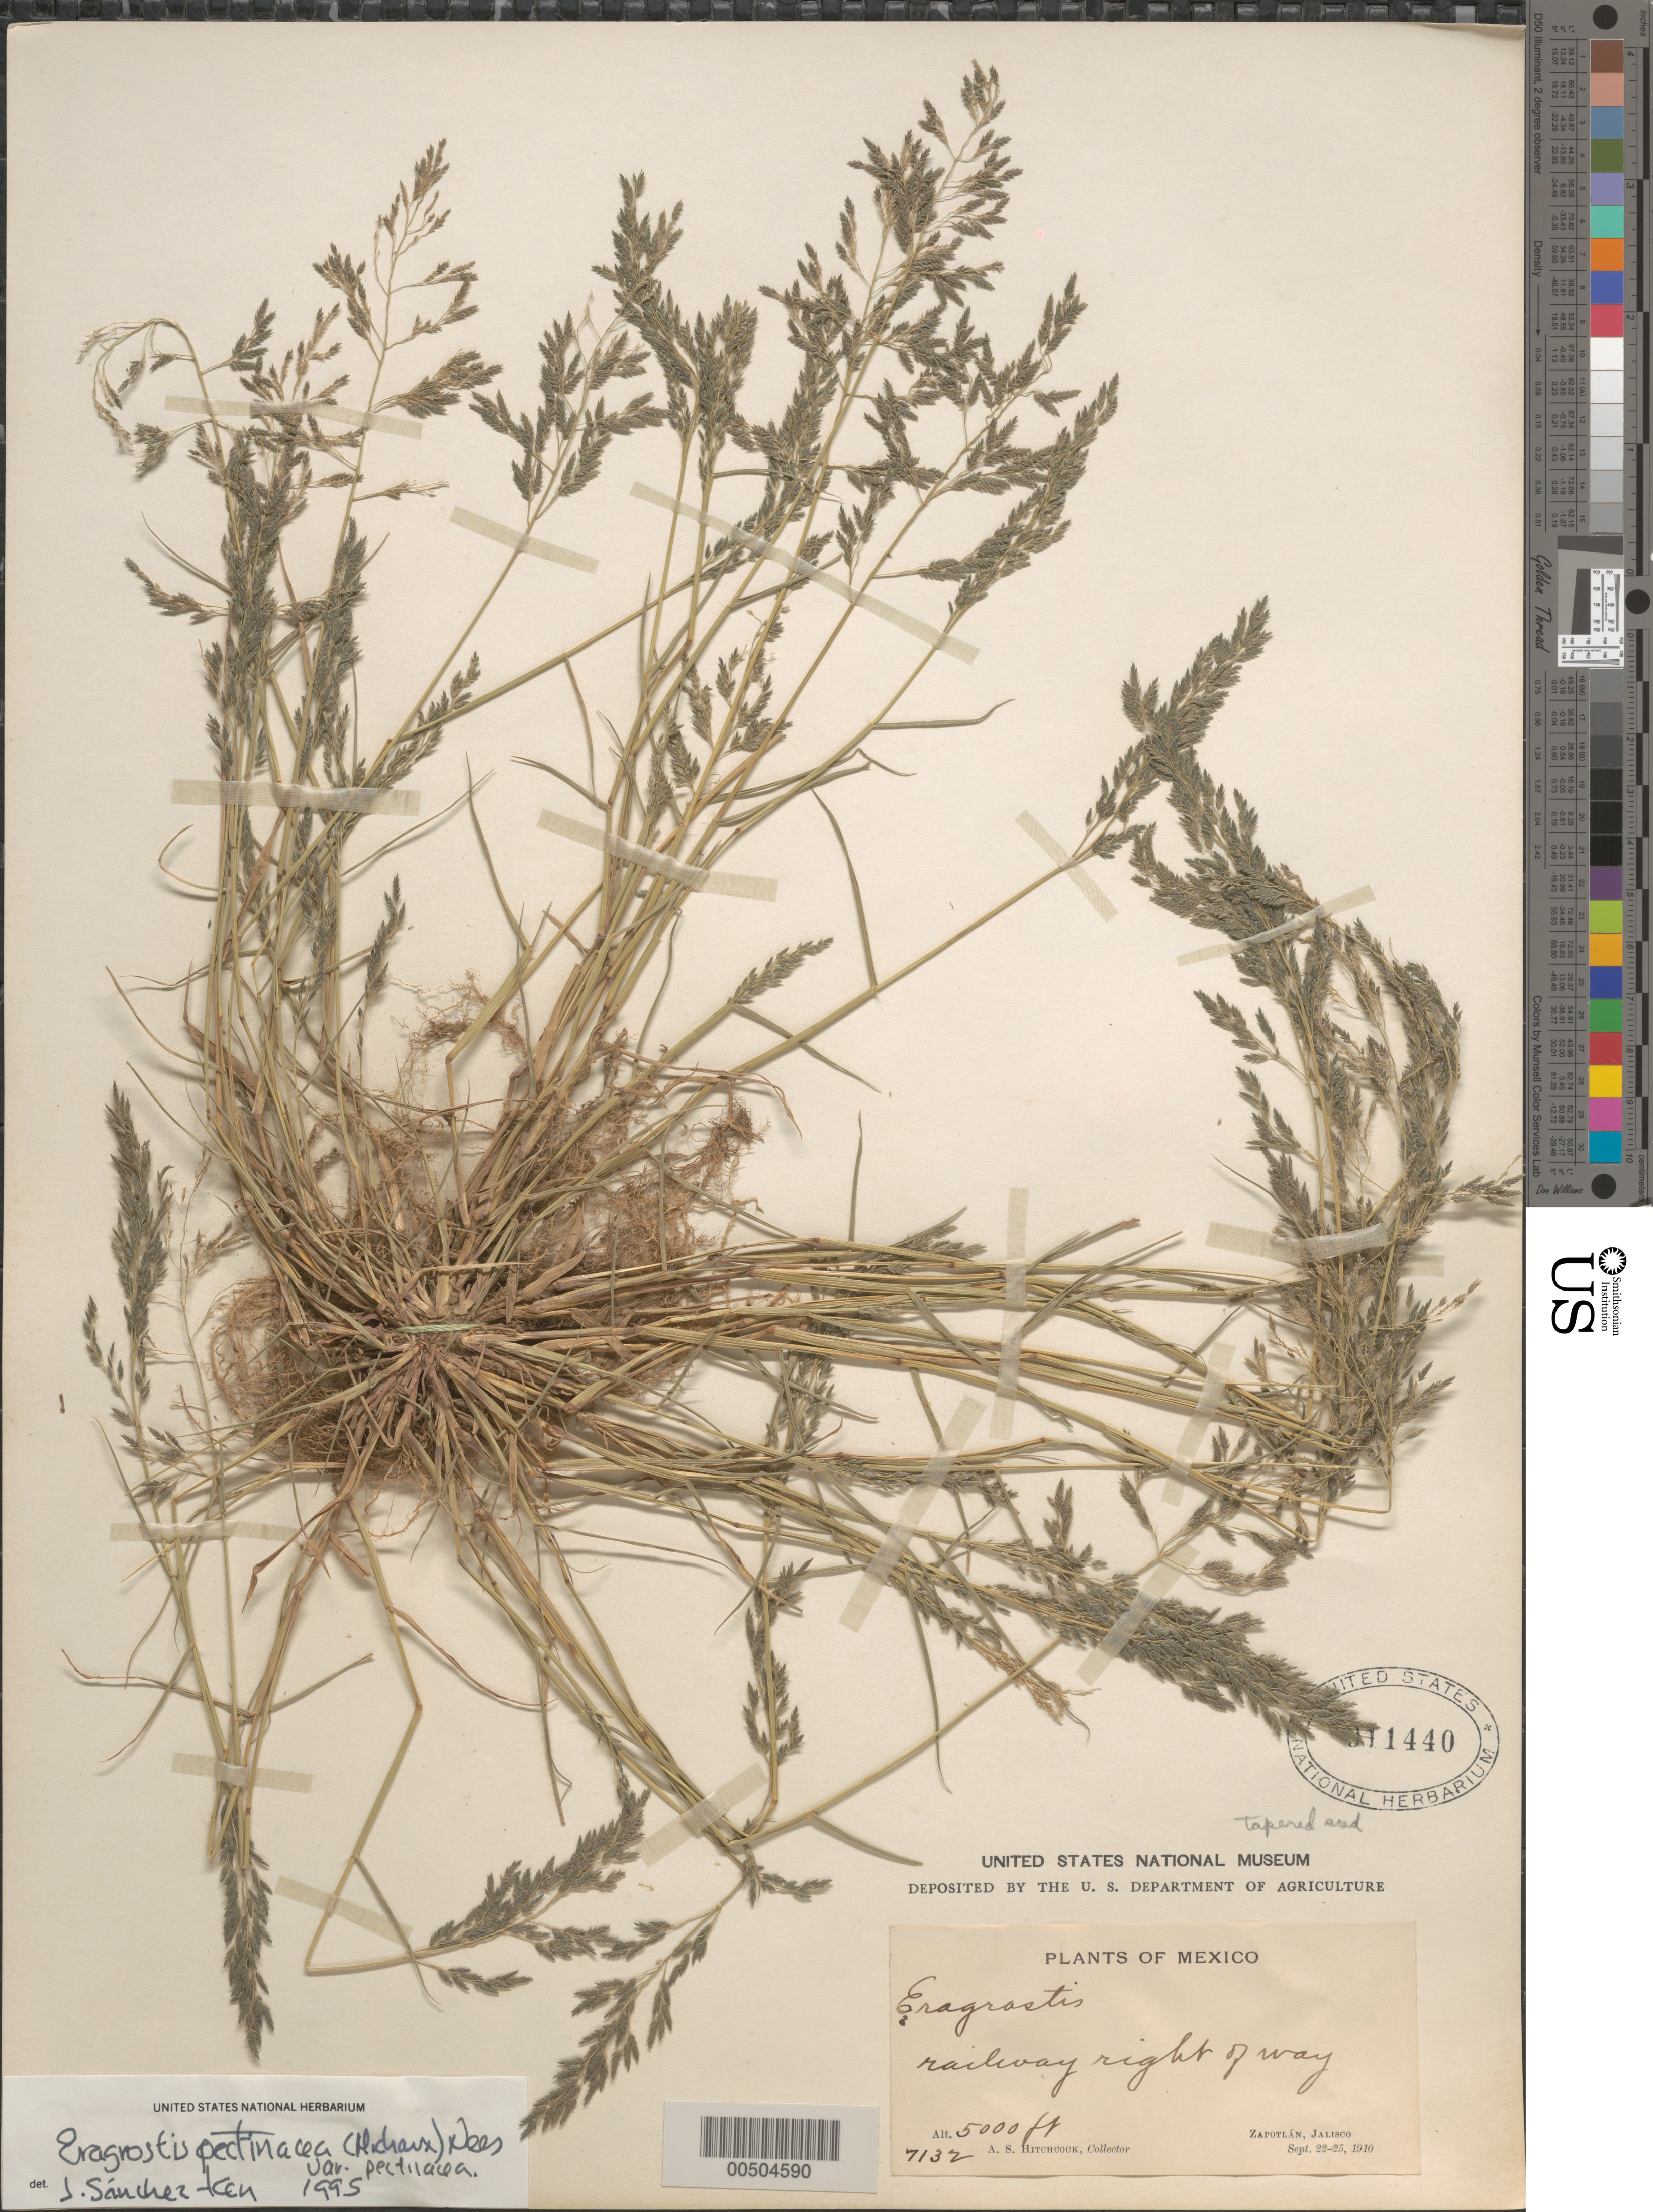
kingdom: Plantae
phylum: Tracheophyta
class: Liliopsida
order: Poales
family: Poaceae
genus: Eragrostis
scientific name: Eragrostis pectinacea var. pectinacea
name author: (Michx.) Nees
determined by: Sánchez-Ken, J. G.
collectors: A. S. Hitchcock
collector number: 7132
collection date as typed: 22 Sep 1910 to 25 Sep 1910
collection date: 1910-09-22/1910-09-25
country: Mexico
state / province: Jalisco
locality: Zapotlán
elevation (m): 1524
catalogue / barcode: US 911440